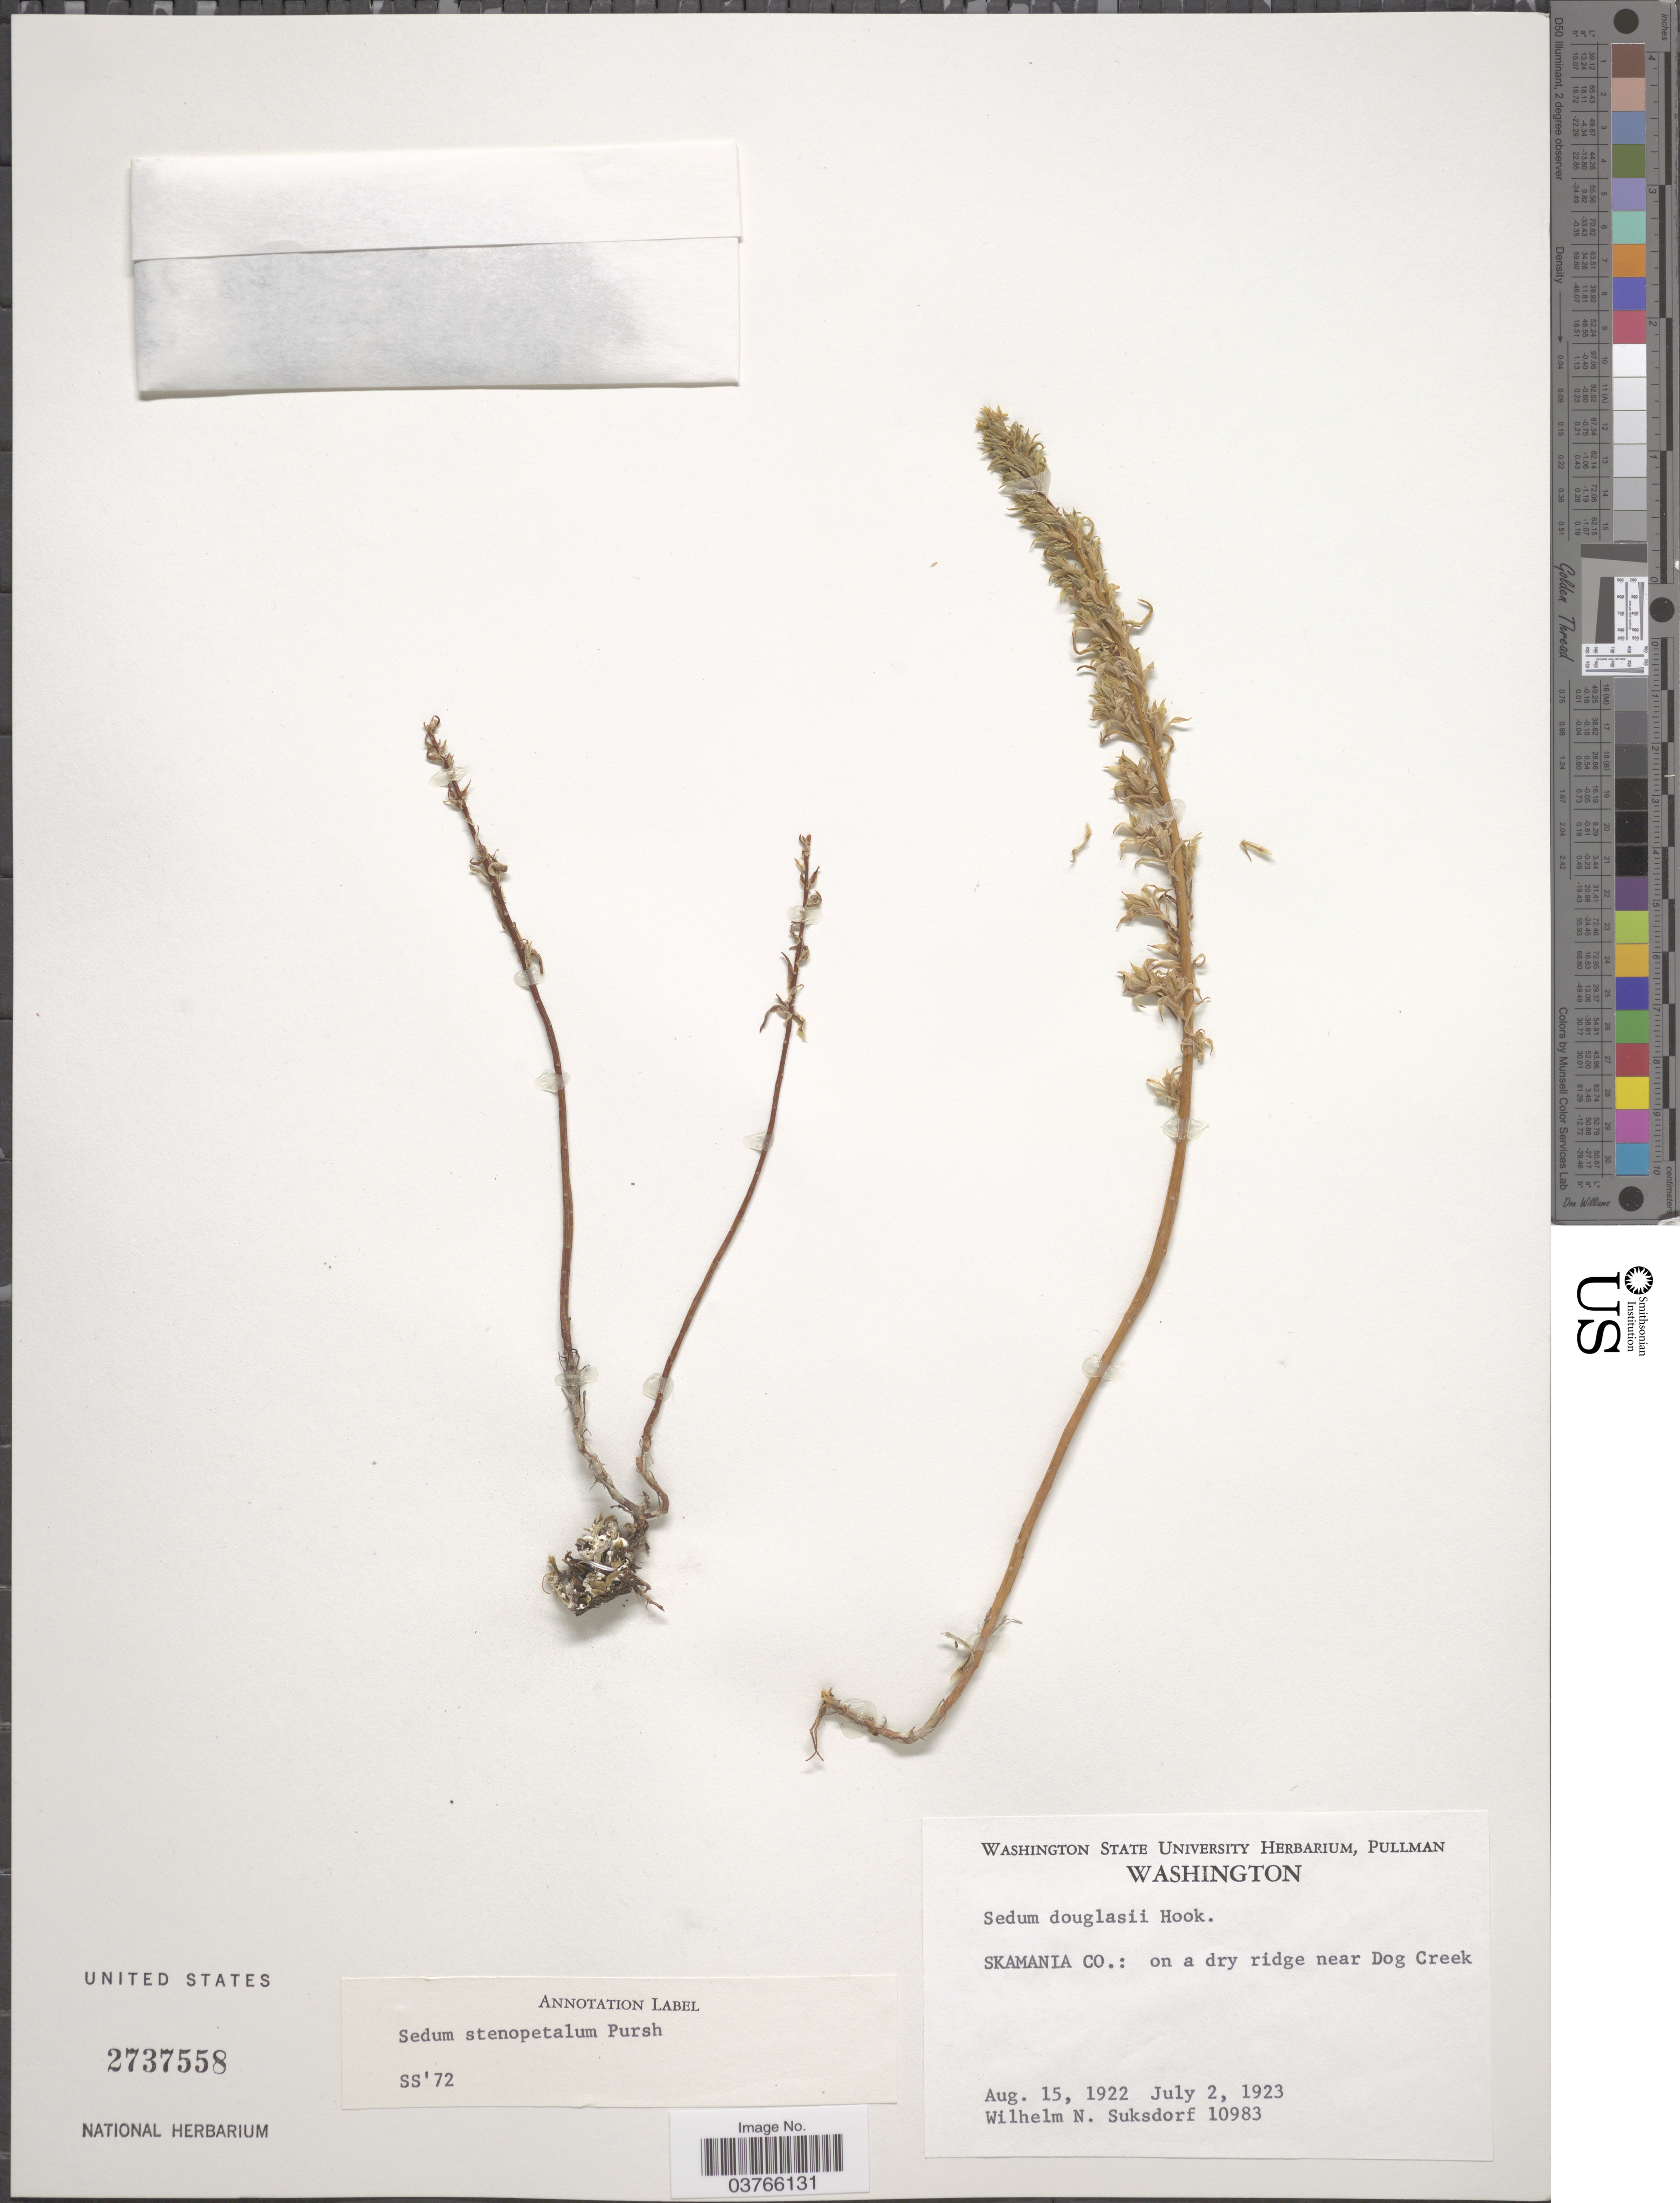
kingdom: Plantae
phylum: Tracheophyta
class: Magnoliopsida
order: Saxifragales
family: Crassulaceae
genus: Sedum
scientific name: Sedum lanceolatum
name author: Torr.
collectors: W. N. Suksdorf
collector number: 10983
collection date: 1923-07-02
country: United States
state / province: Washington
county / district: Skamania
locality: Skamania Co.: on a dry ridge near Dog Creek.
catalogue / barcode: US 2737558